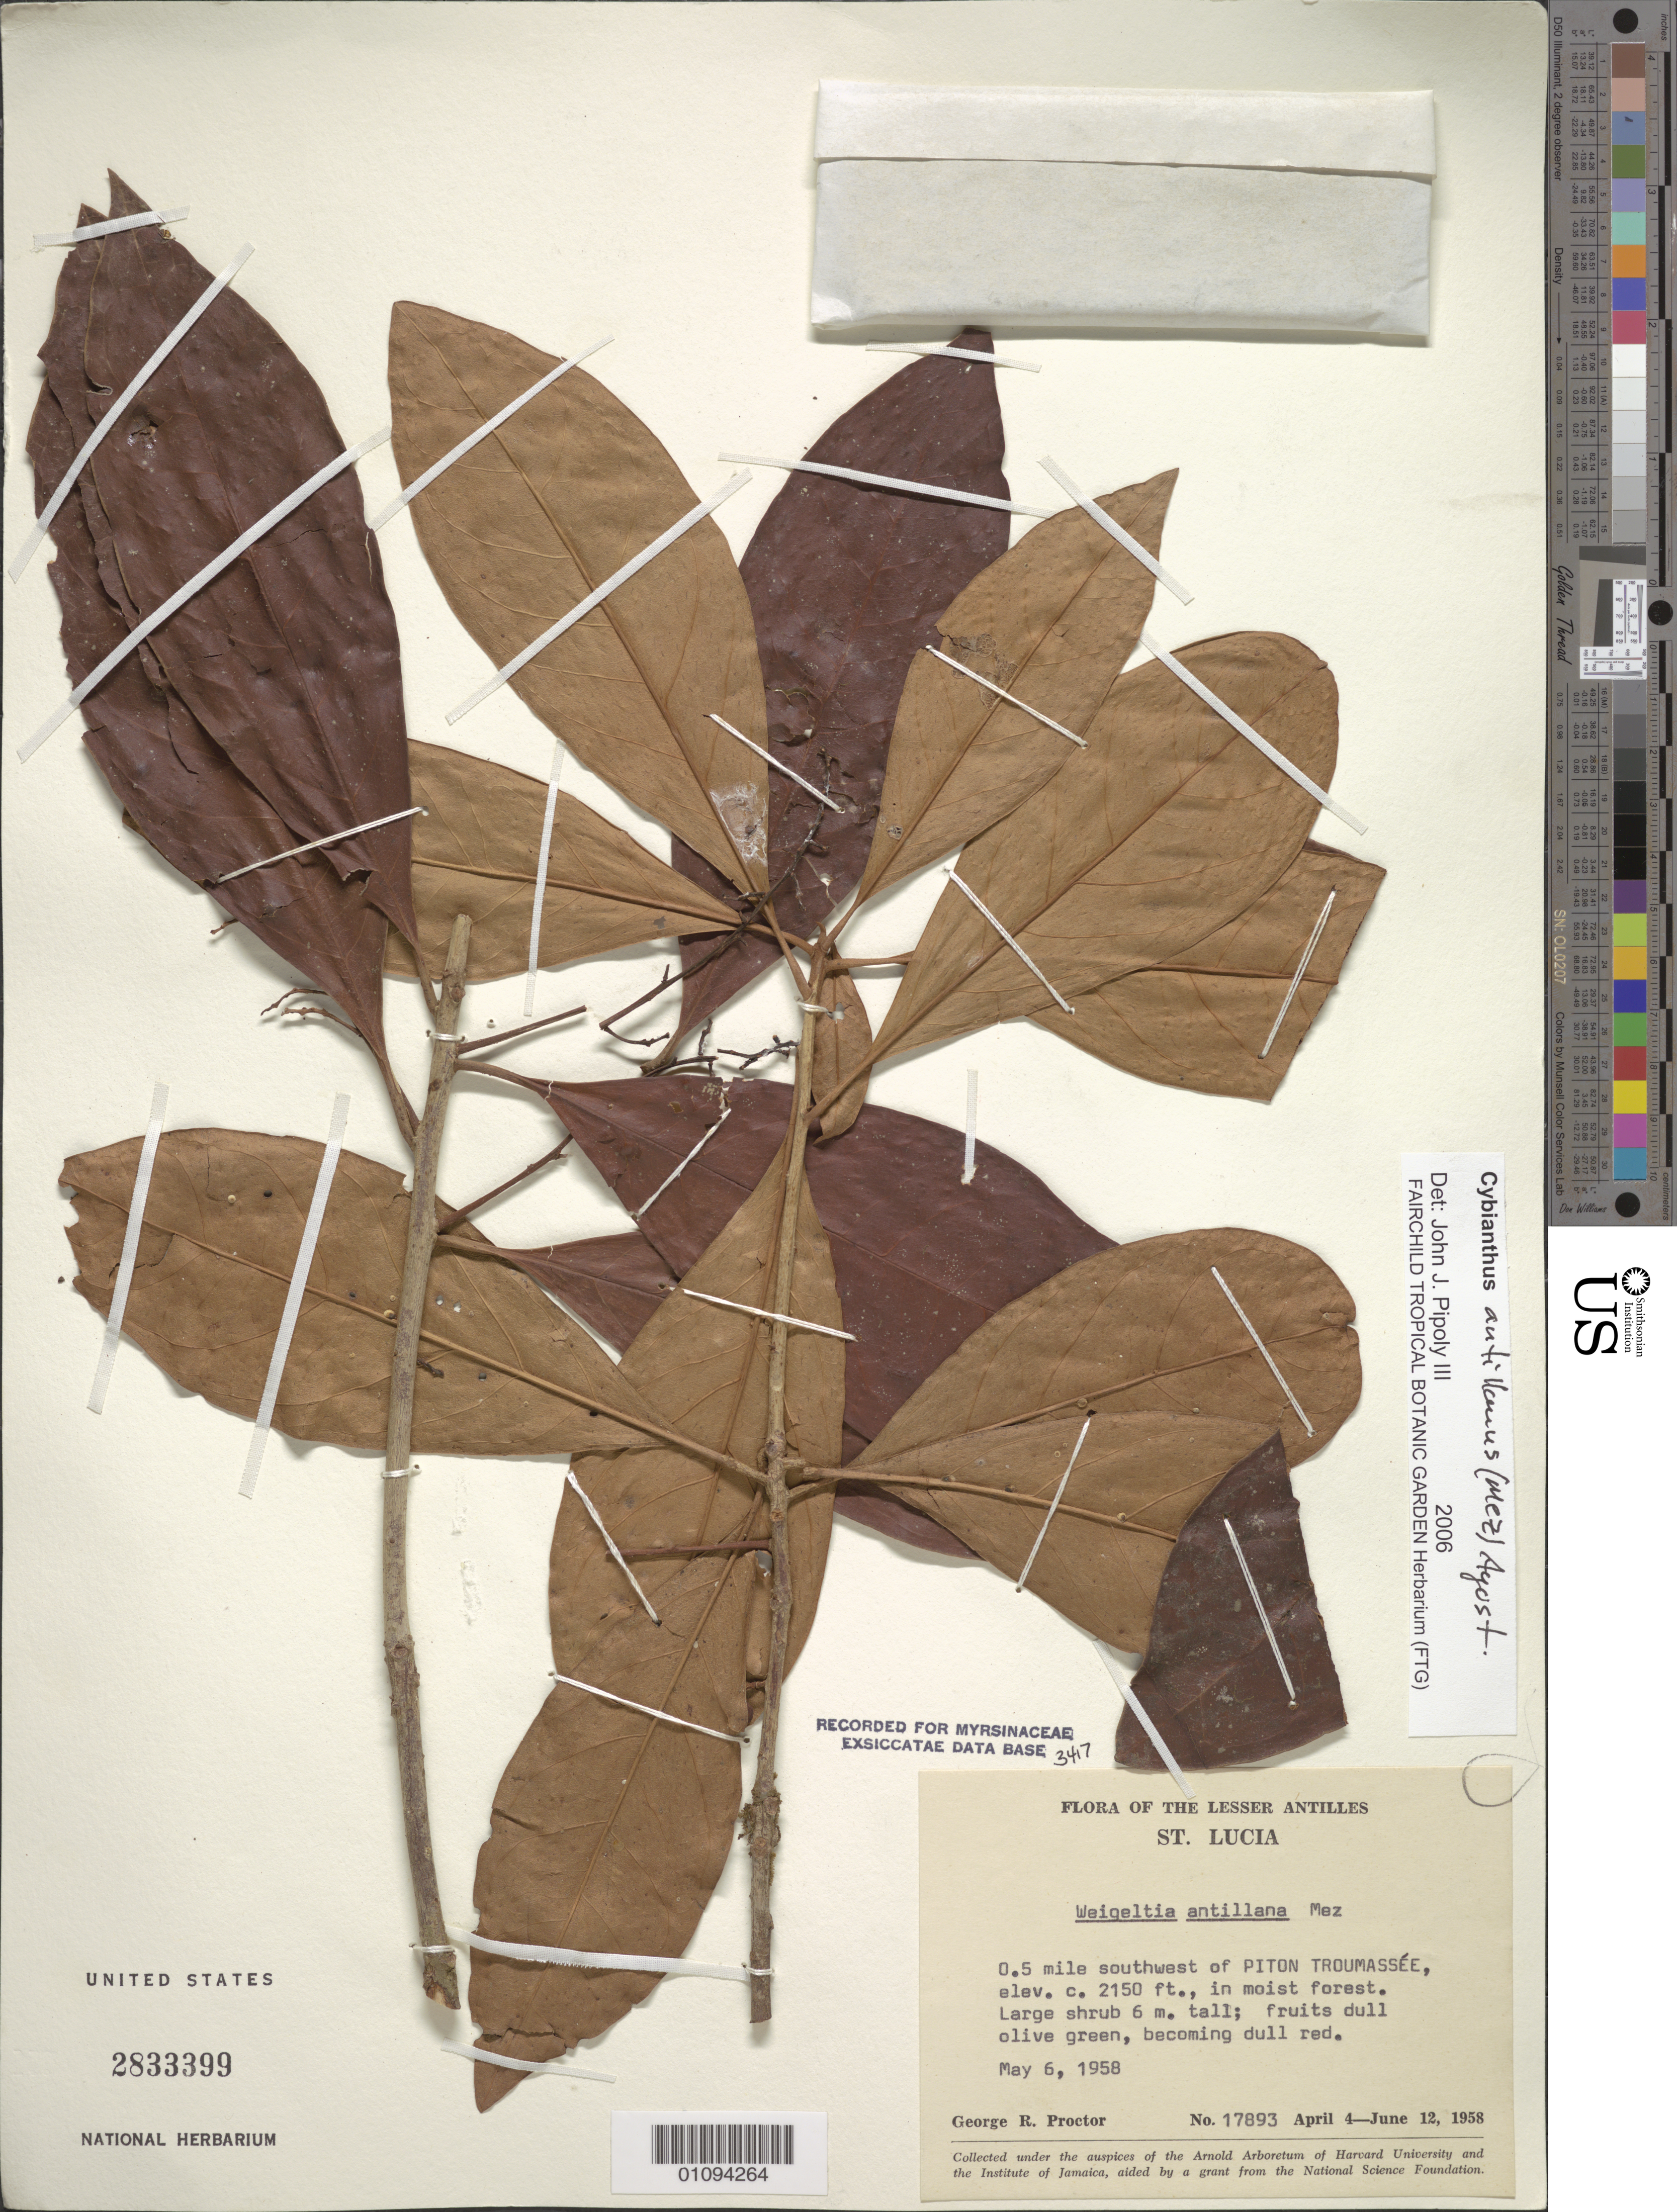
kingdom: Plantae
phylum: Tracheophyta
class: Magnoliopsida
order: Ericales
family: Primulaceae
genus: Cybianthus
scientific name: Cybianthus antillanus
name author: (Mez) G. Agostini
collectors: G. R. Proctor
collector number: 17893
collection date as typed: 06 May 1958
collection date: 1958-05-06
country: St. Lucia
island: St. Lucia I.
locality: .5 mile SW of Piton Troumassee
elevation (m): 655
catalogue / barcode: US 2833399